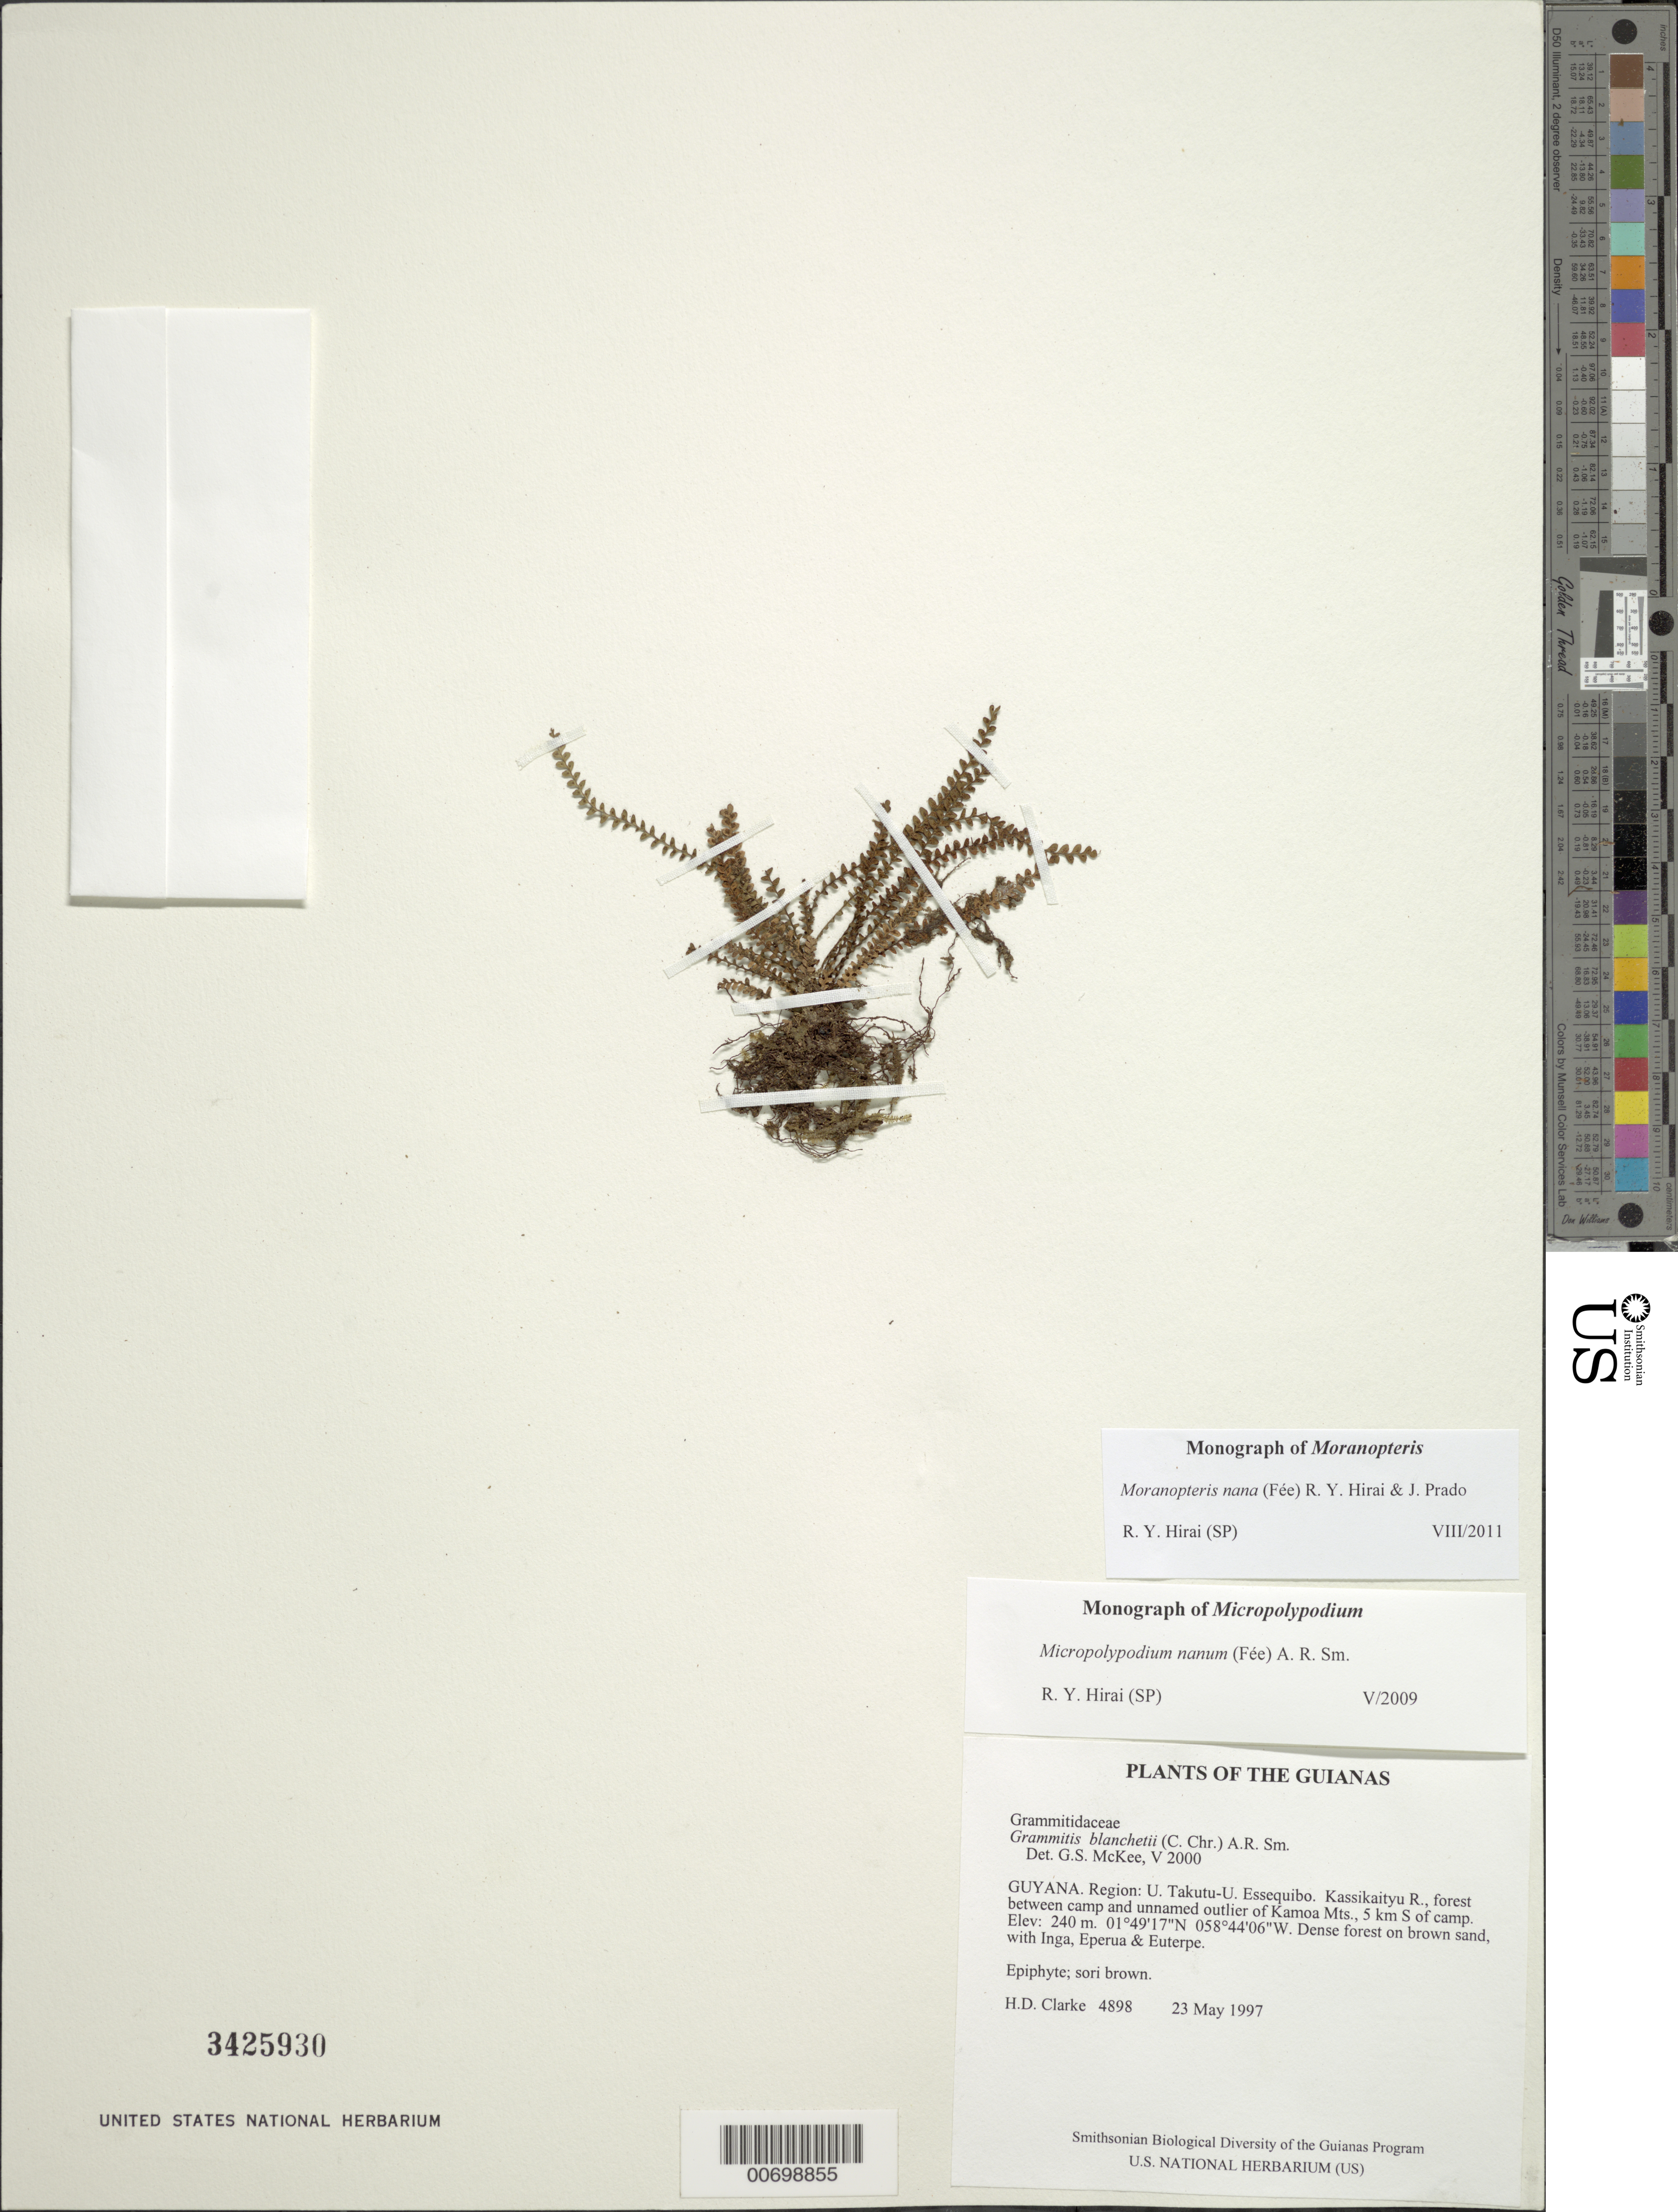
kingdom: Plantae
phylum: Tracheophyta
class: Polypodiopsida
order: Polypodiales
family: Polypodiaceae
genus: Moranopteris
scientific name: Moranopteris nana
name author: (Fée) R. Y. Hirai & J. Prado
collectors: H. D. Clarke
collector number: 4898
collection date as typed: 23 May 1997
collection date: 1997-05-23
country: Guyana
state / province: U. Takutu-U. Essequibo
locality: Kassikaityu R., forest between camp and unnamed outlier of Kamoa Mts., 5 km S of camp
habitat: Dense forest on brown sand, with Inga, Eperua & Euterpe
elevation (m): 240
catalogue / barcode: US 3425930